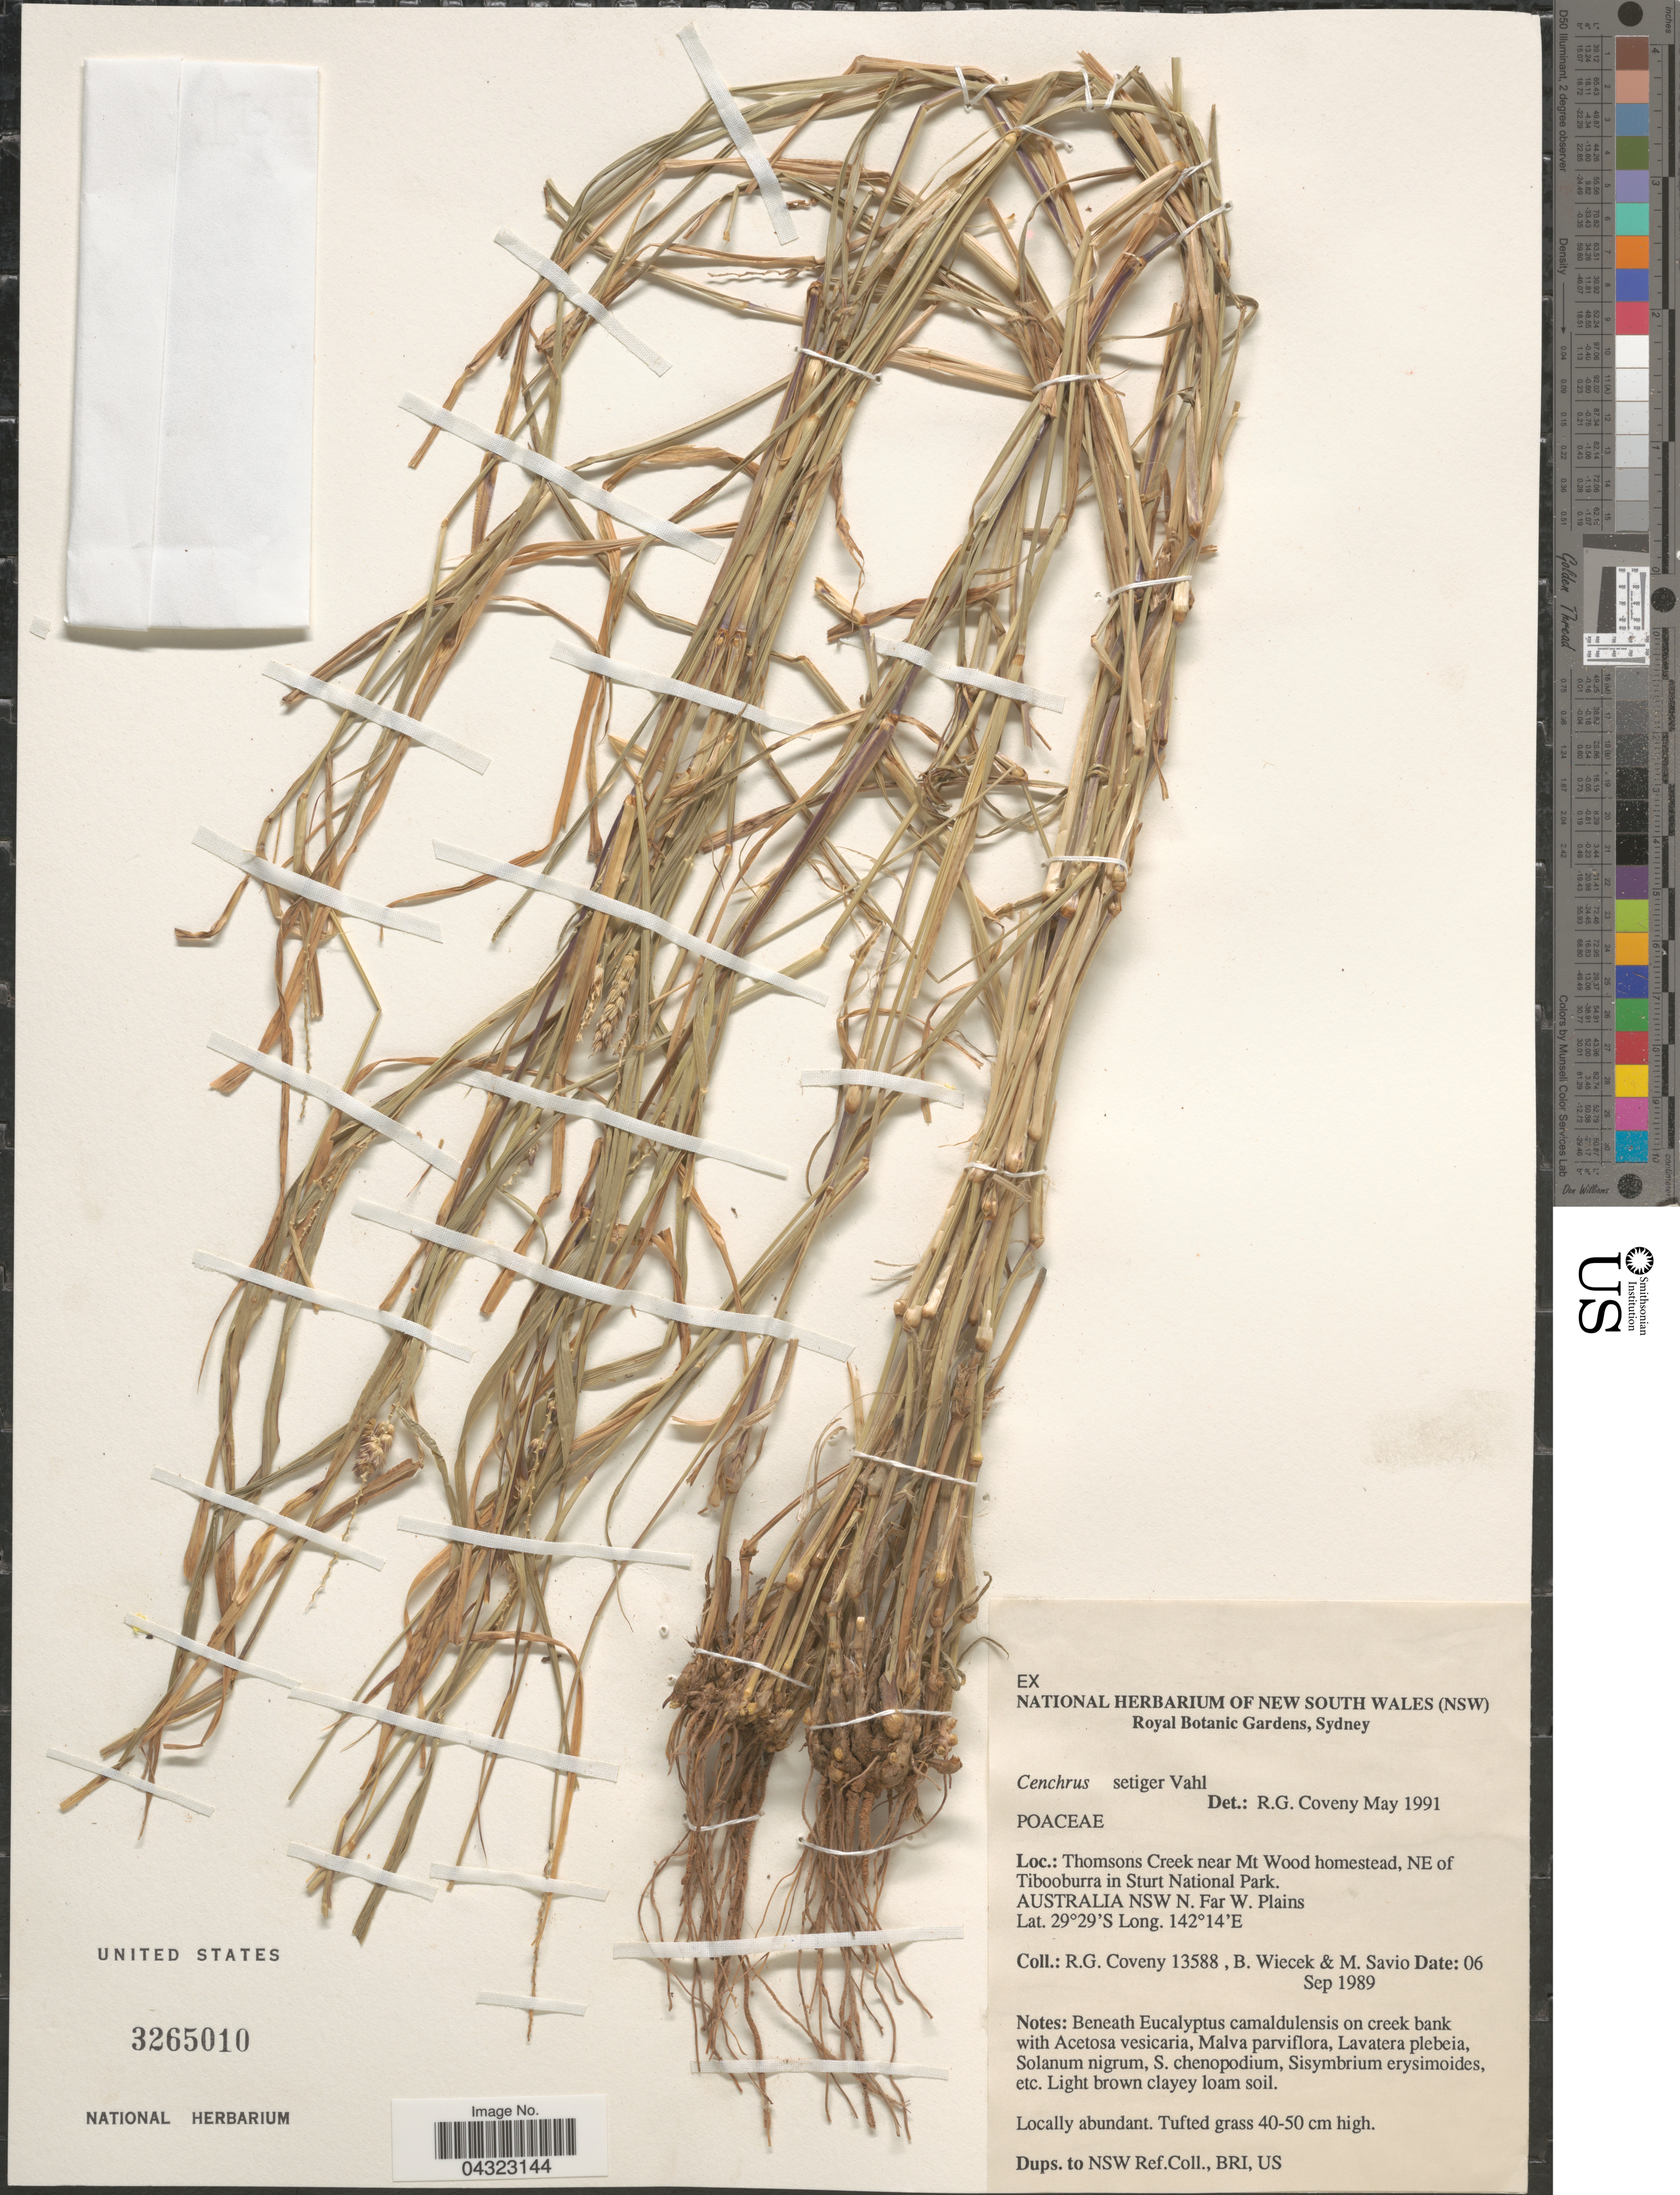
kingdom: Plantae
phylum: Tracheophyta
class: Liliopsida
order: Poales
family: Poaceae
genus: Cenchrus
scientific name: Cenchrus setiger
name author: Vahl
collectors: R. Coveny, B. Wiecek & M. Savio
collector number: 13588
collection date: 1989-09-06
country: Australia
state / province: New South Wales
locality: Thomsons Creek near Mt Wood homestead, NE of Tibooburra in Sturt National Park. Australia NSW N. Far W. Plains.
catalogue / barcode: US 3265010